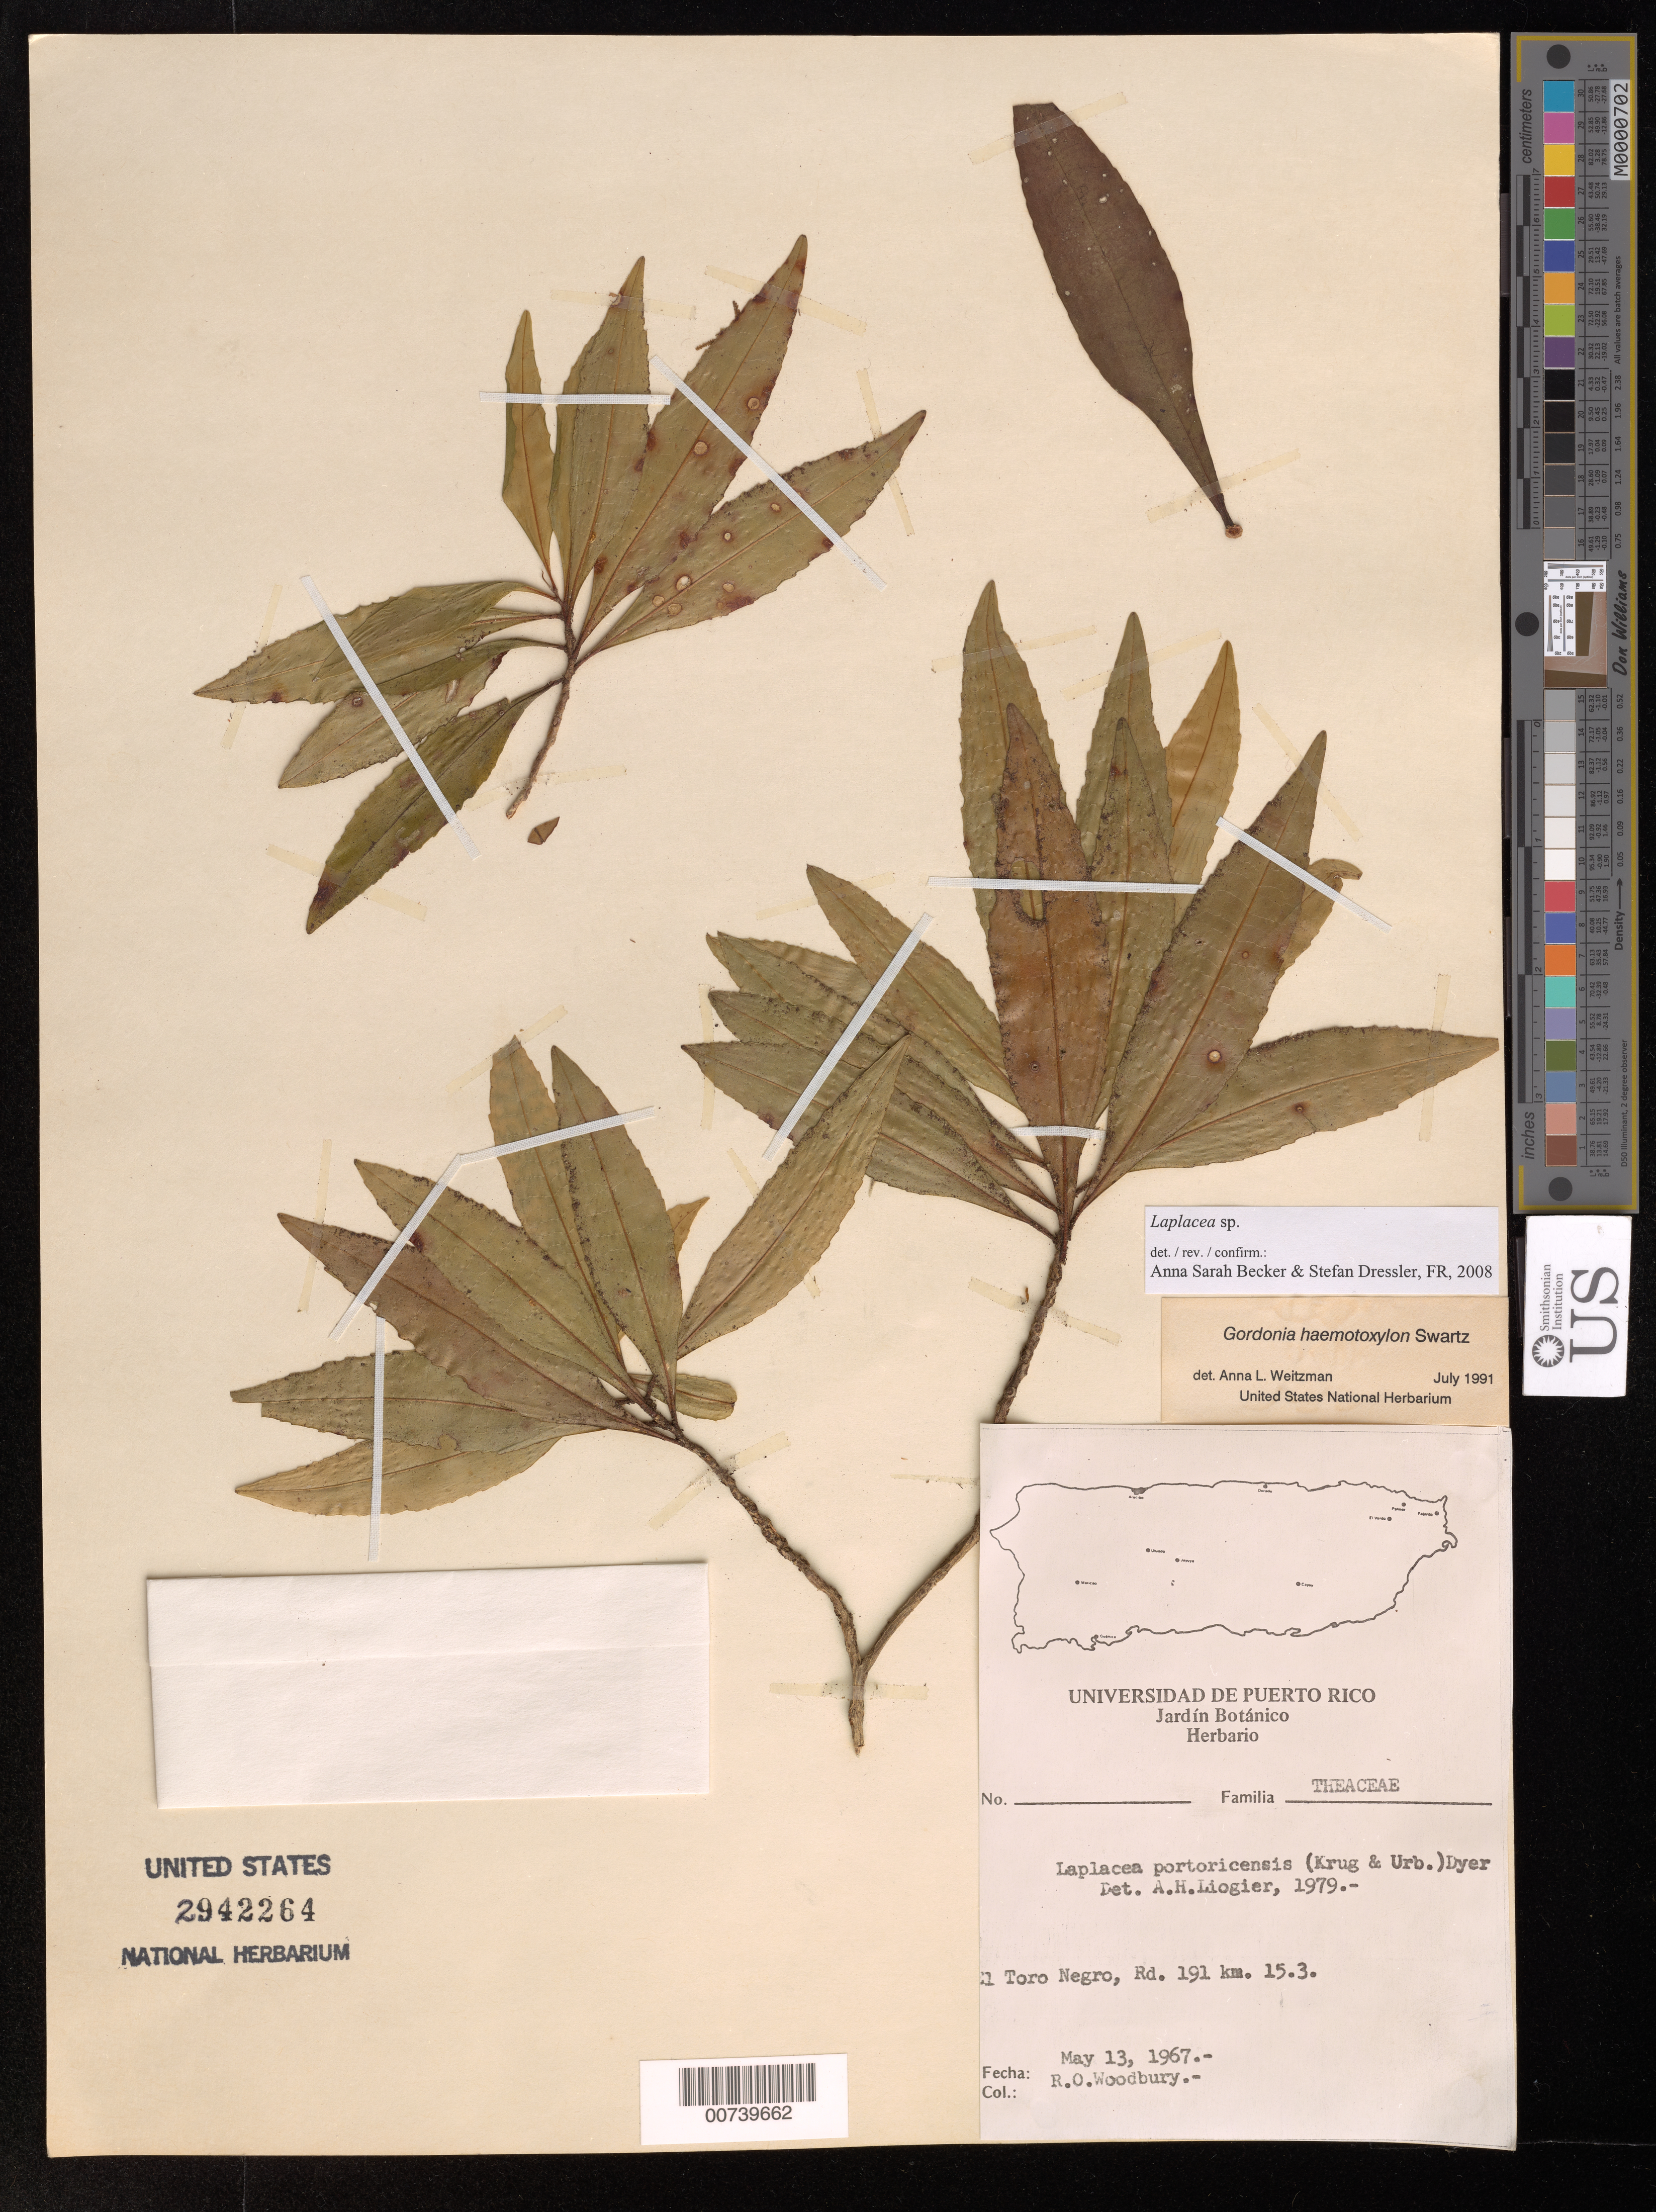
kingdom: Plantae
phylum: Tracheophyta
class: Magnoliopsida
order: Ericales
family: Theaceae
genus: Laplacea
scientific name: Laplacea sp.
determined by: Becker, Anna S.; Dressler, S.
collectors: R. O. Woodbury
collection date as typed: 13 May 1967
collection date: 1967-05-13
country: Puerto Rico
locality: El Toro Negro, Rd. 191 km 15.3.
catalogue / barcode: US 2942264